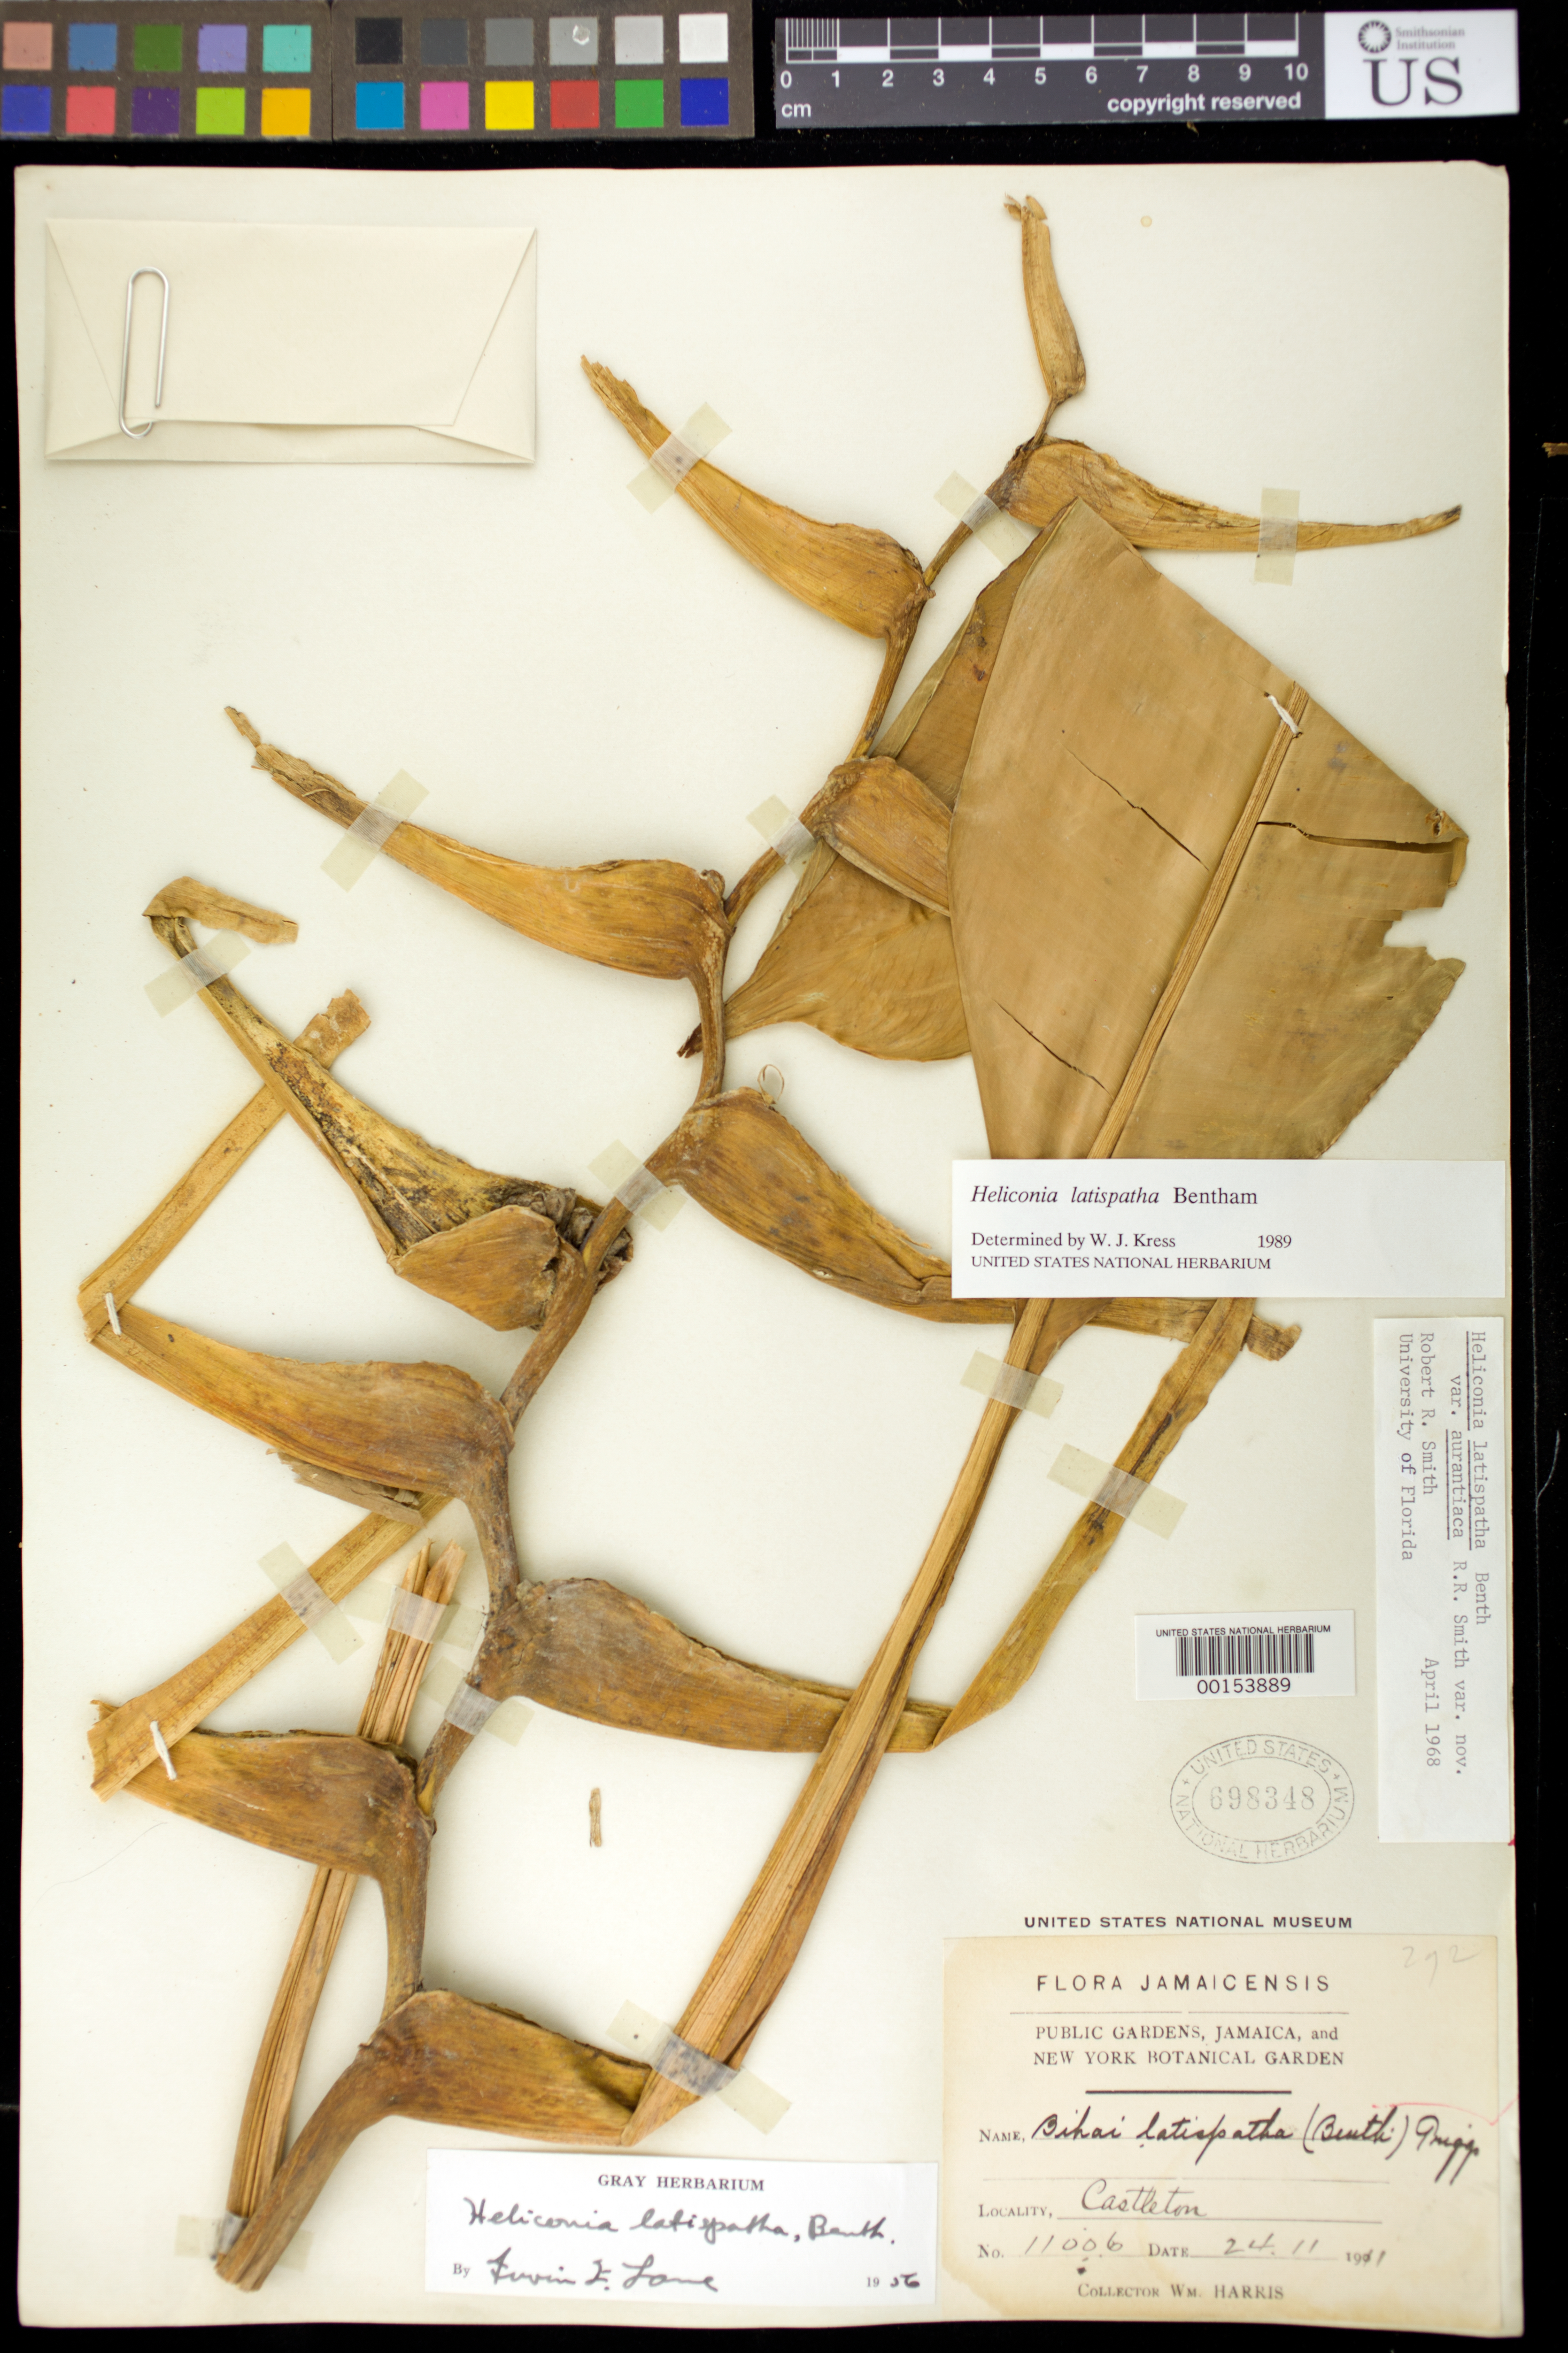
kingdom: Plantae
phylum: Tracheophyta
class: Liliopsida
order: Zingiberales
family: Heliconiaceae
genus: Heliconia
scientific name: Heliconia latispatha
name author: Benth.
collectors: W. H. Harris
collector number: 11006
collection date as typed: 24 Nov 1911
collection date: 1911-11-24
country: Jamaica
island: Greater Antilles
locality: Castleton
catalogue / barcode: US 698348